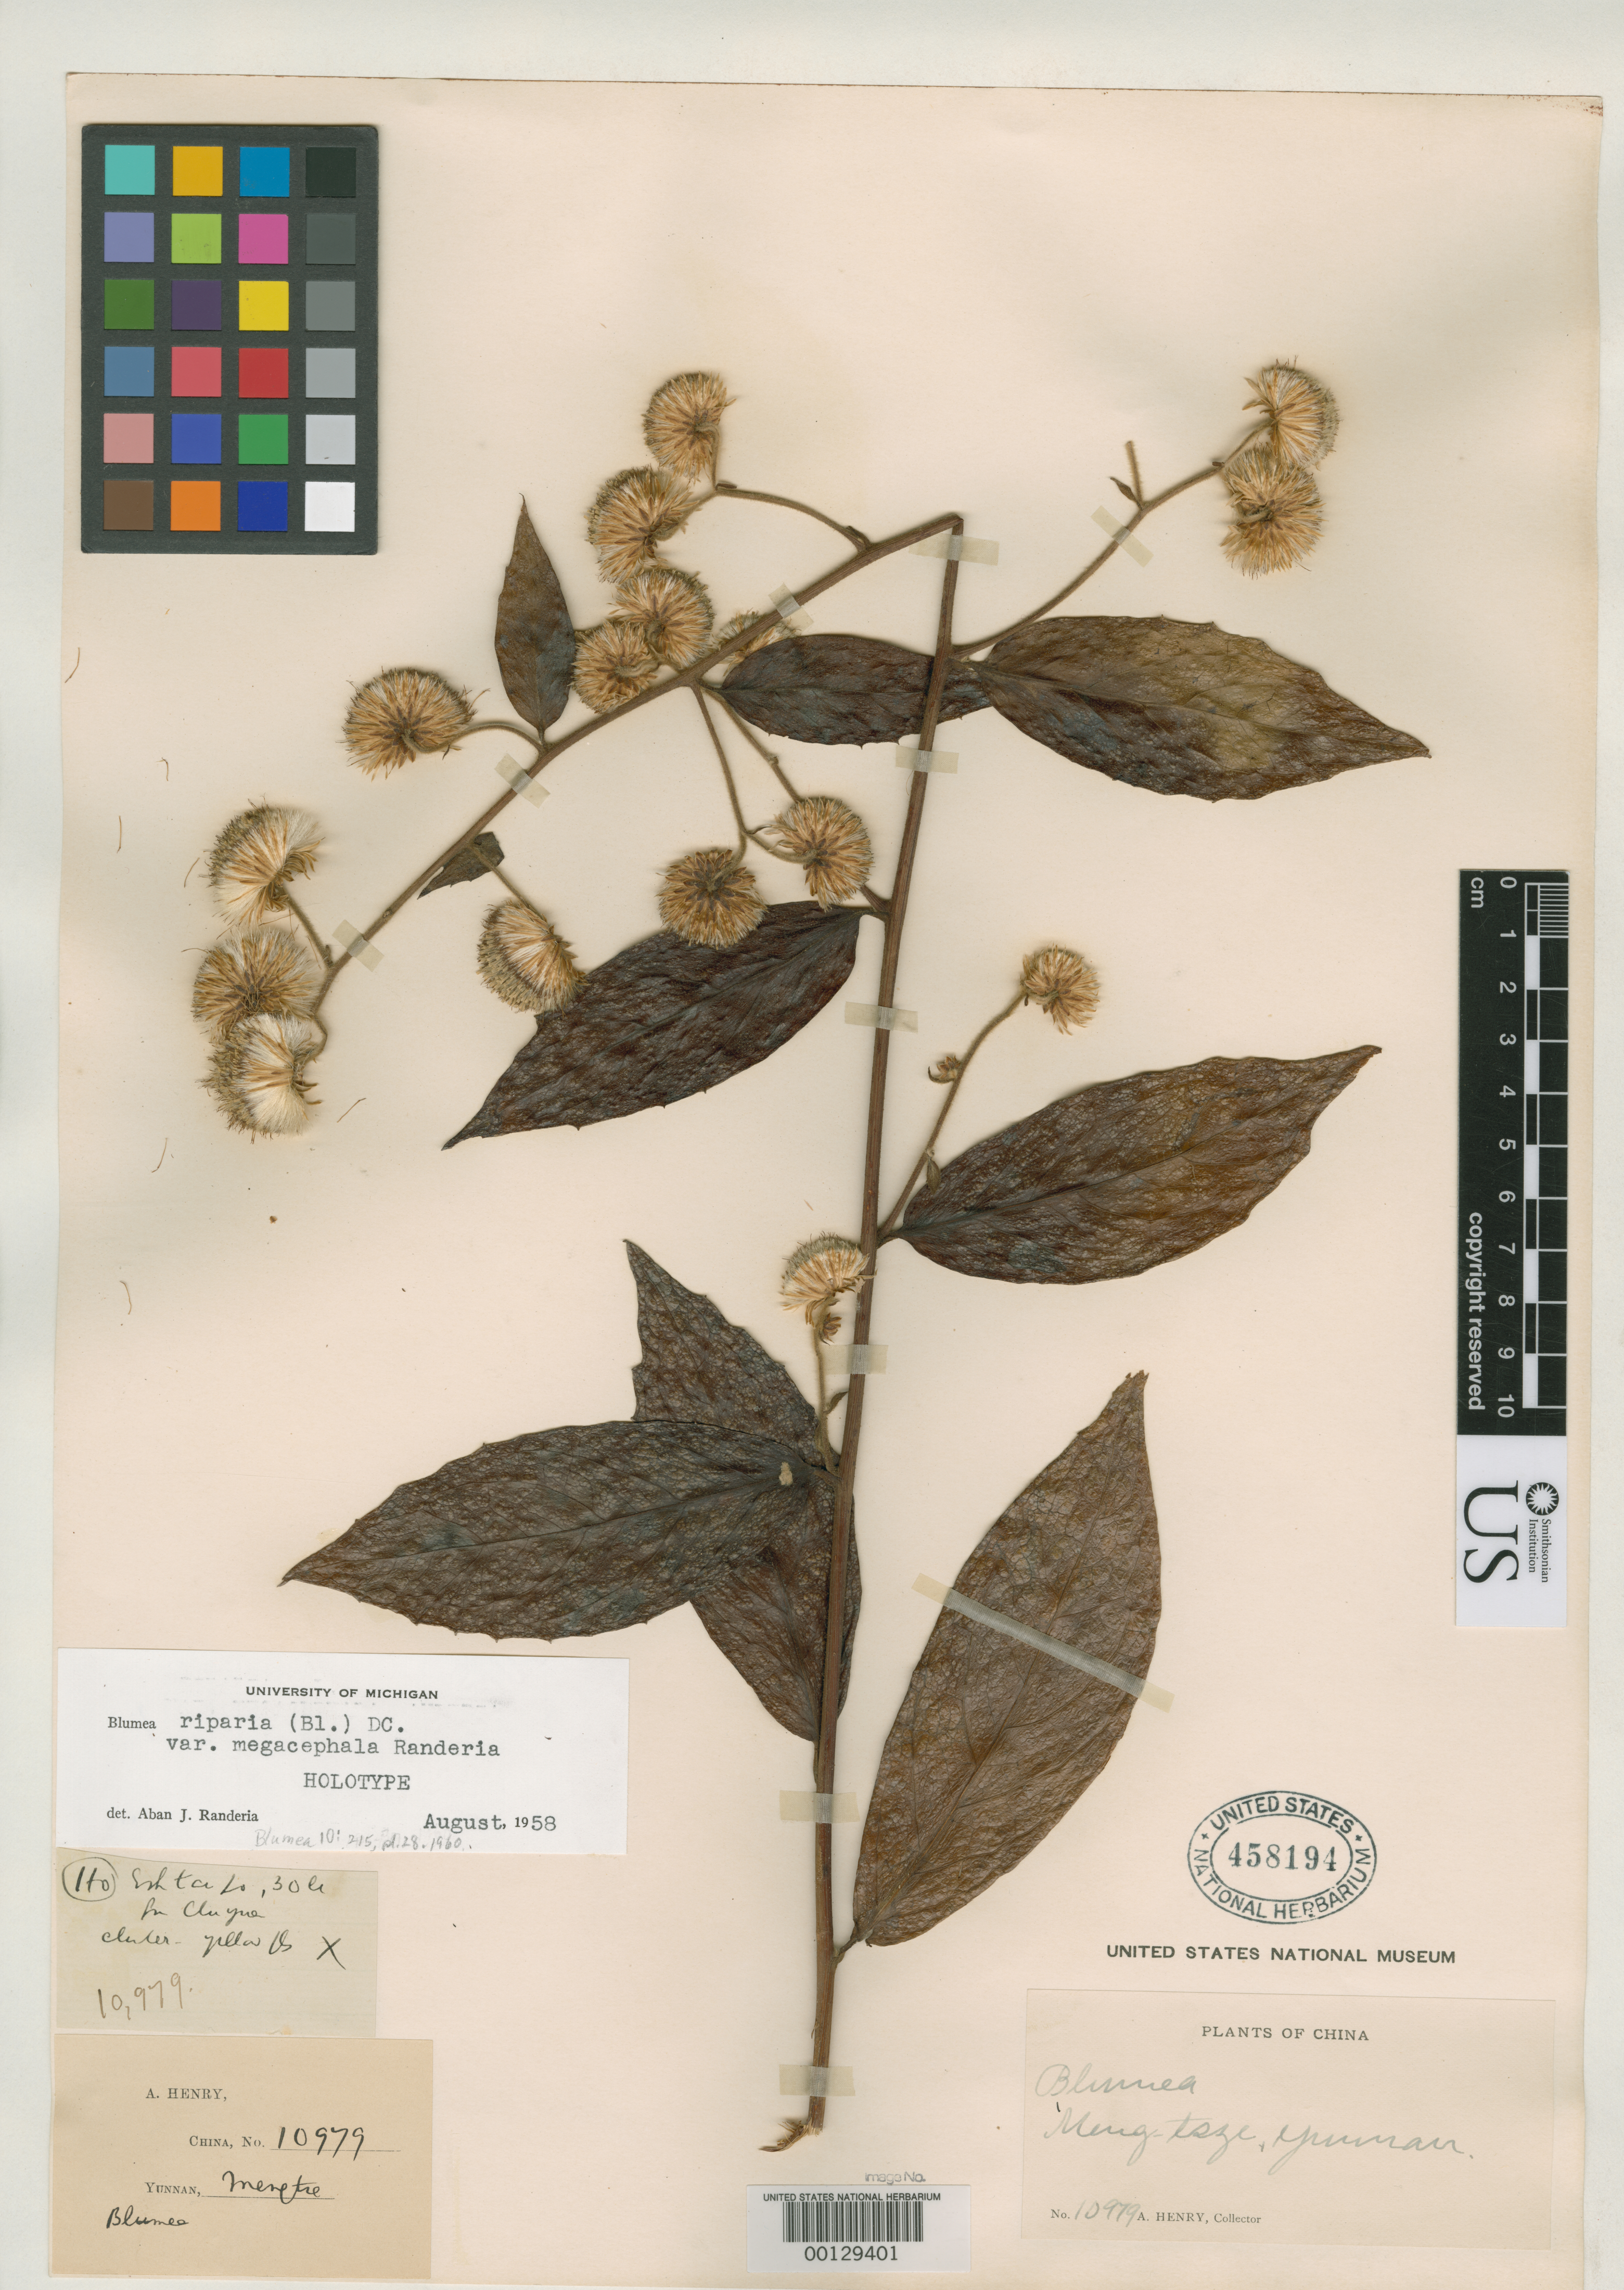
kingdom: Plantae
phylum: Tracheophyta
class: Magnoliopsida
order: Asterales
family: Asteraceae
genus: Blumea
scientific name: Blumea riparia var. megacephala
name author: Randeria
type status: Holotype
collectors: A. Henry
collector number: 10979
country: China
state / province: Yunnan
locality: Chi-yuan.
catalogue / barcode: US 458194